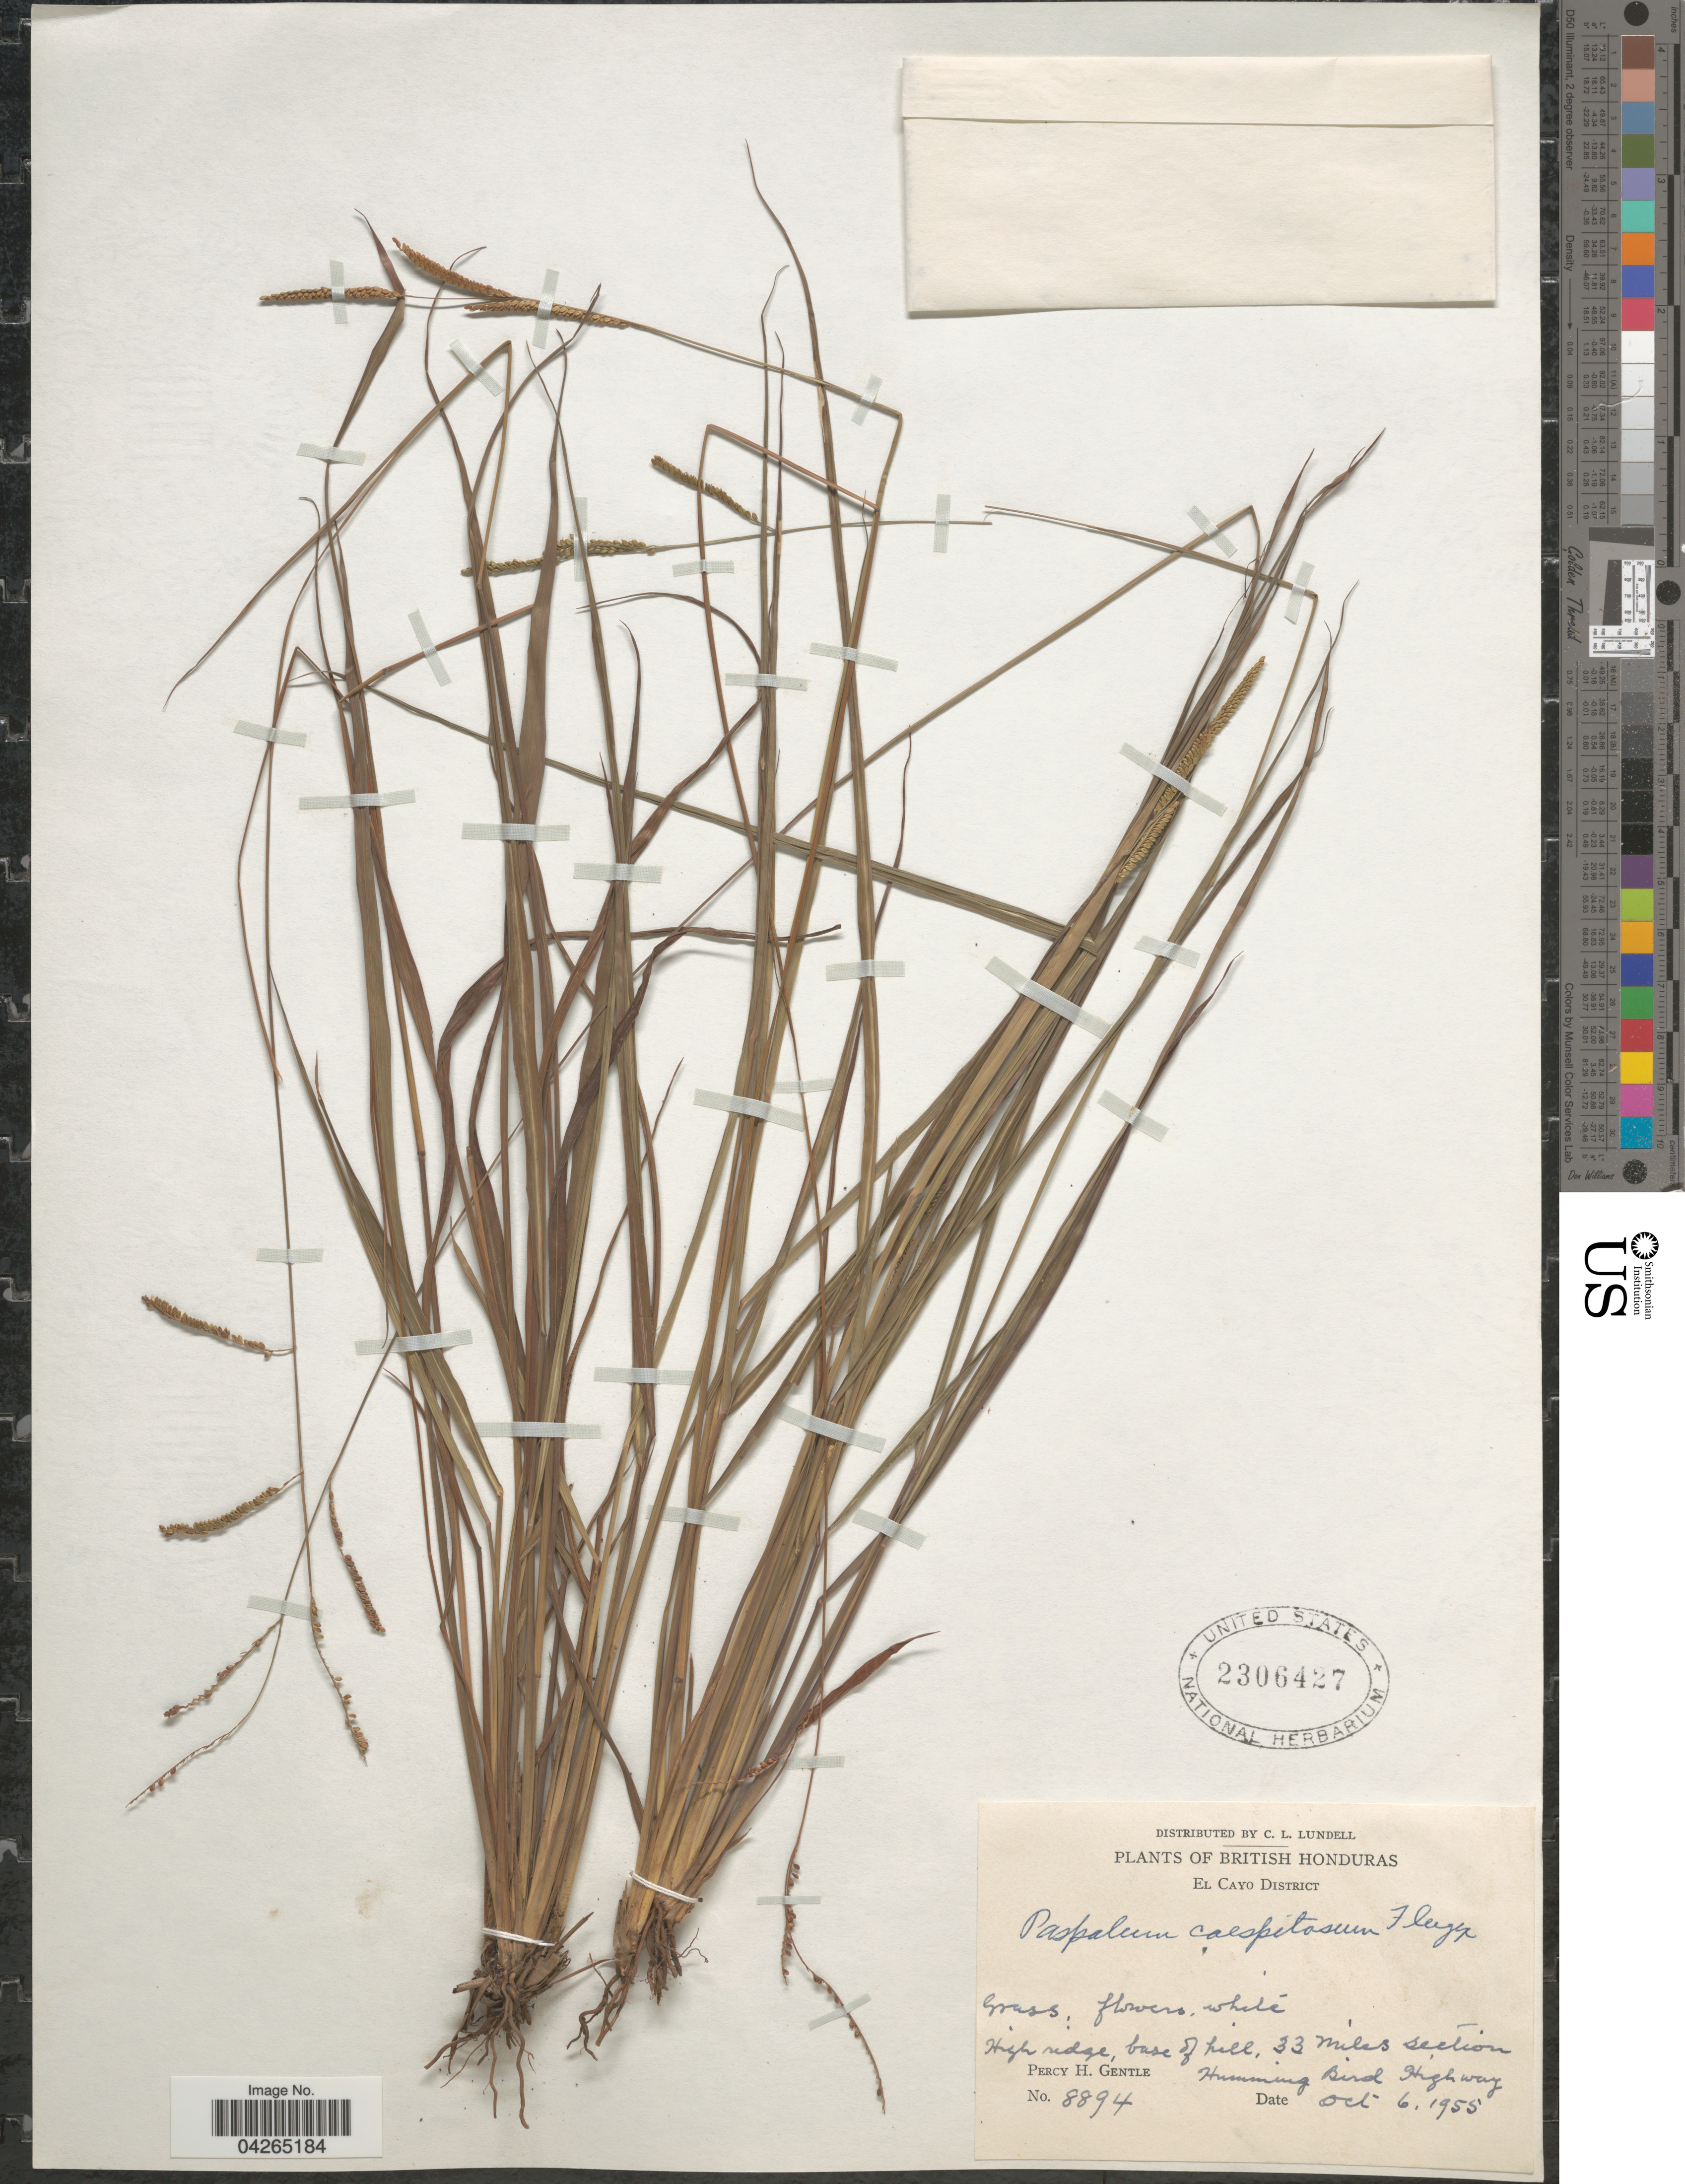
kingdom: Plantae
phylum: Tracheophyta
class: Liliopsida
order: Poales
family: Poaceae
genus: Paspalum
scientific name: Paspalum caespitosum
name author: Flüggé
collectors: P. H. Gentle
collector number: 8894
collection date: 1955-10-06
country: Belize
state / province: Cayo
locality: British Honduras. El Cayo District. High ridge, base of hill, 33 miles section Humming Bird Highway.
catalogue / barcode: US 2306427